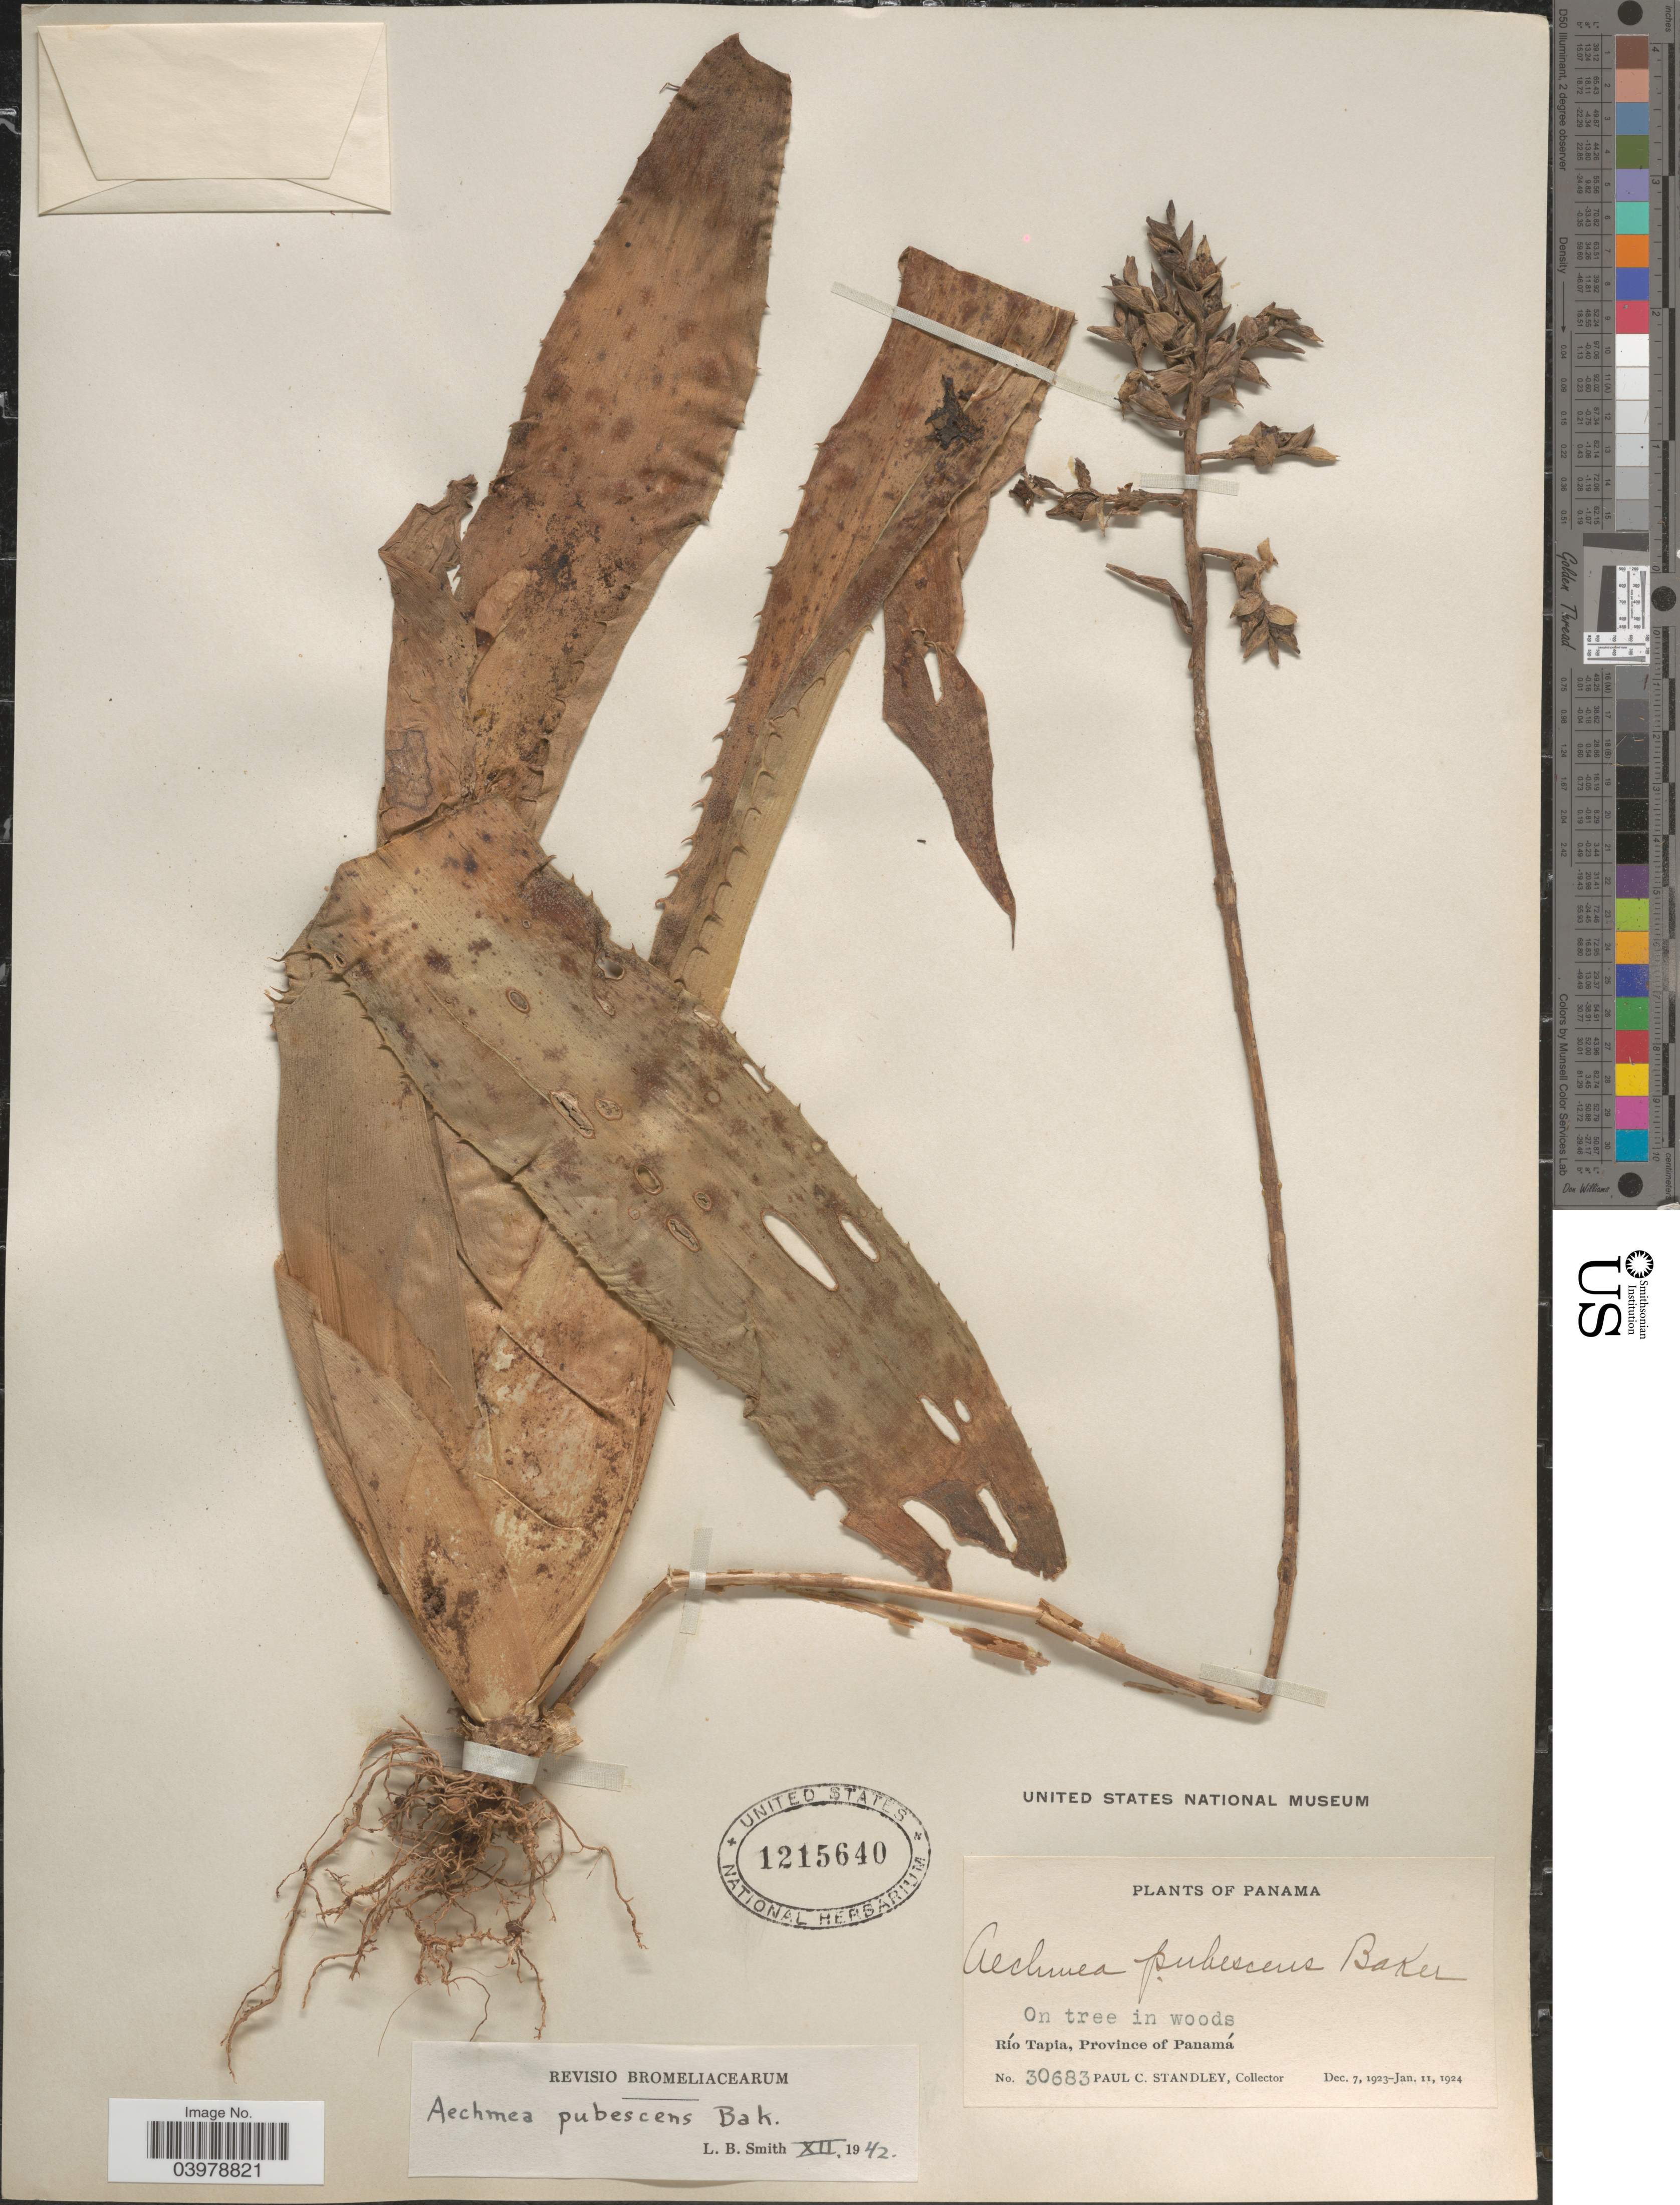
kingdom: Plantae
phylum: Tracheophyta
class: Liliopsida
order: Poales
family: Bromeliaceae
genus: Aechmea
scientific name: Aechmea pubescens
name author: Baker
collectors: P. C. Standley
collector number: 30683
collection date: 1923-12-07/1924-01-11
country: Panama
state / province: Panamá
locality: Río Tapia.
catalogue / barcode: US 1215640